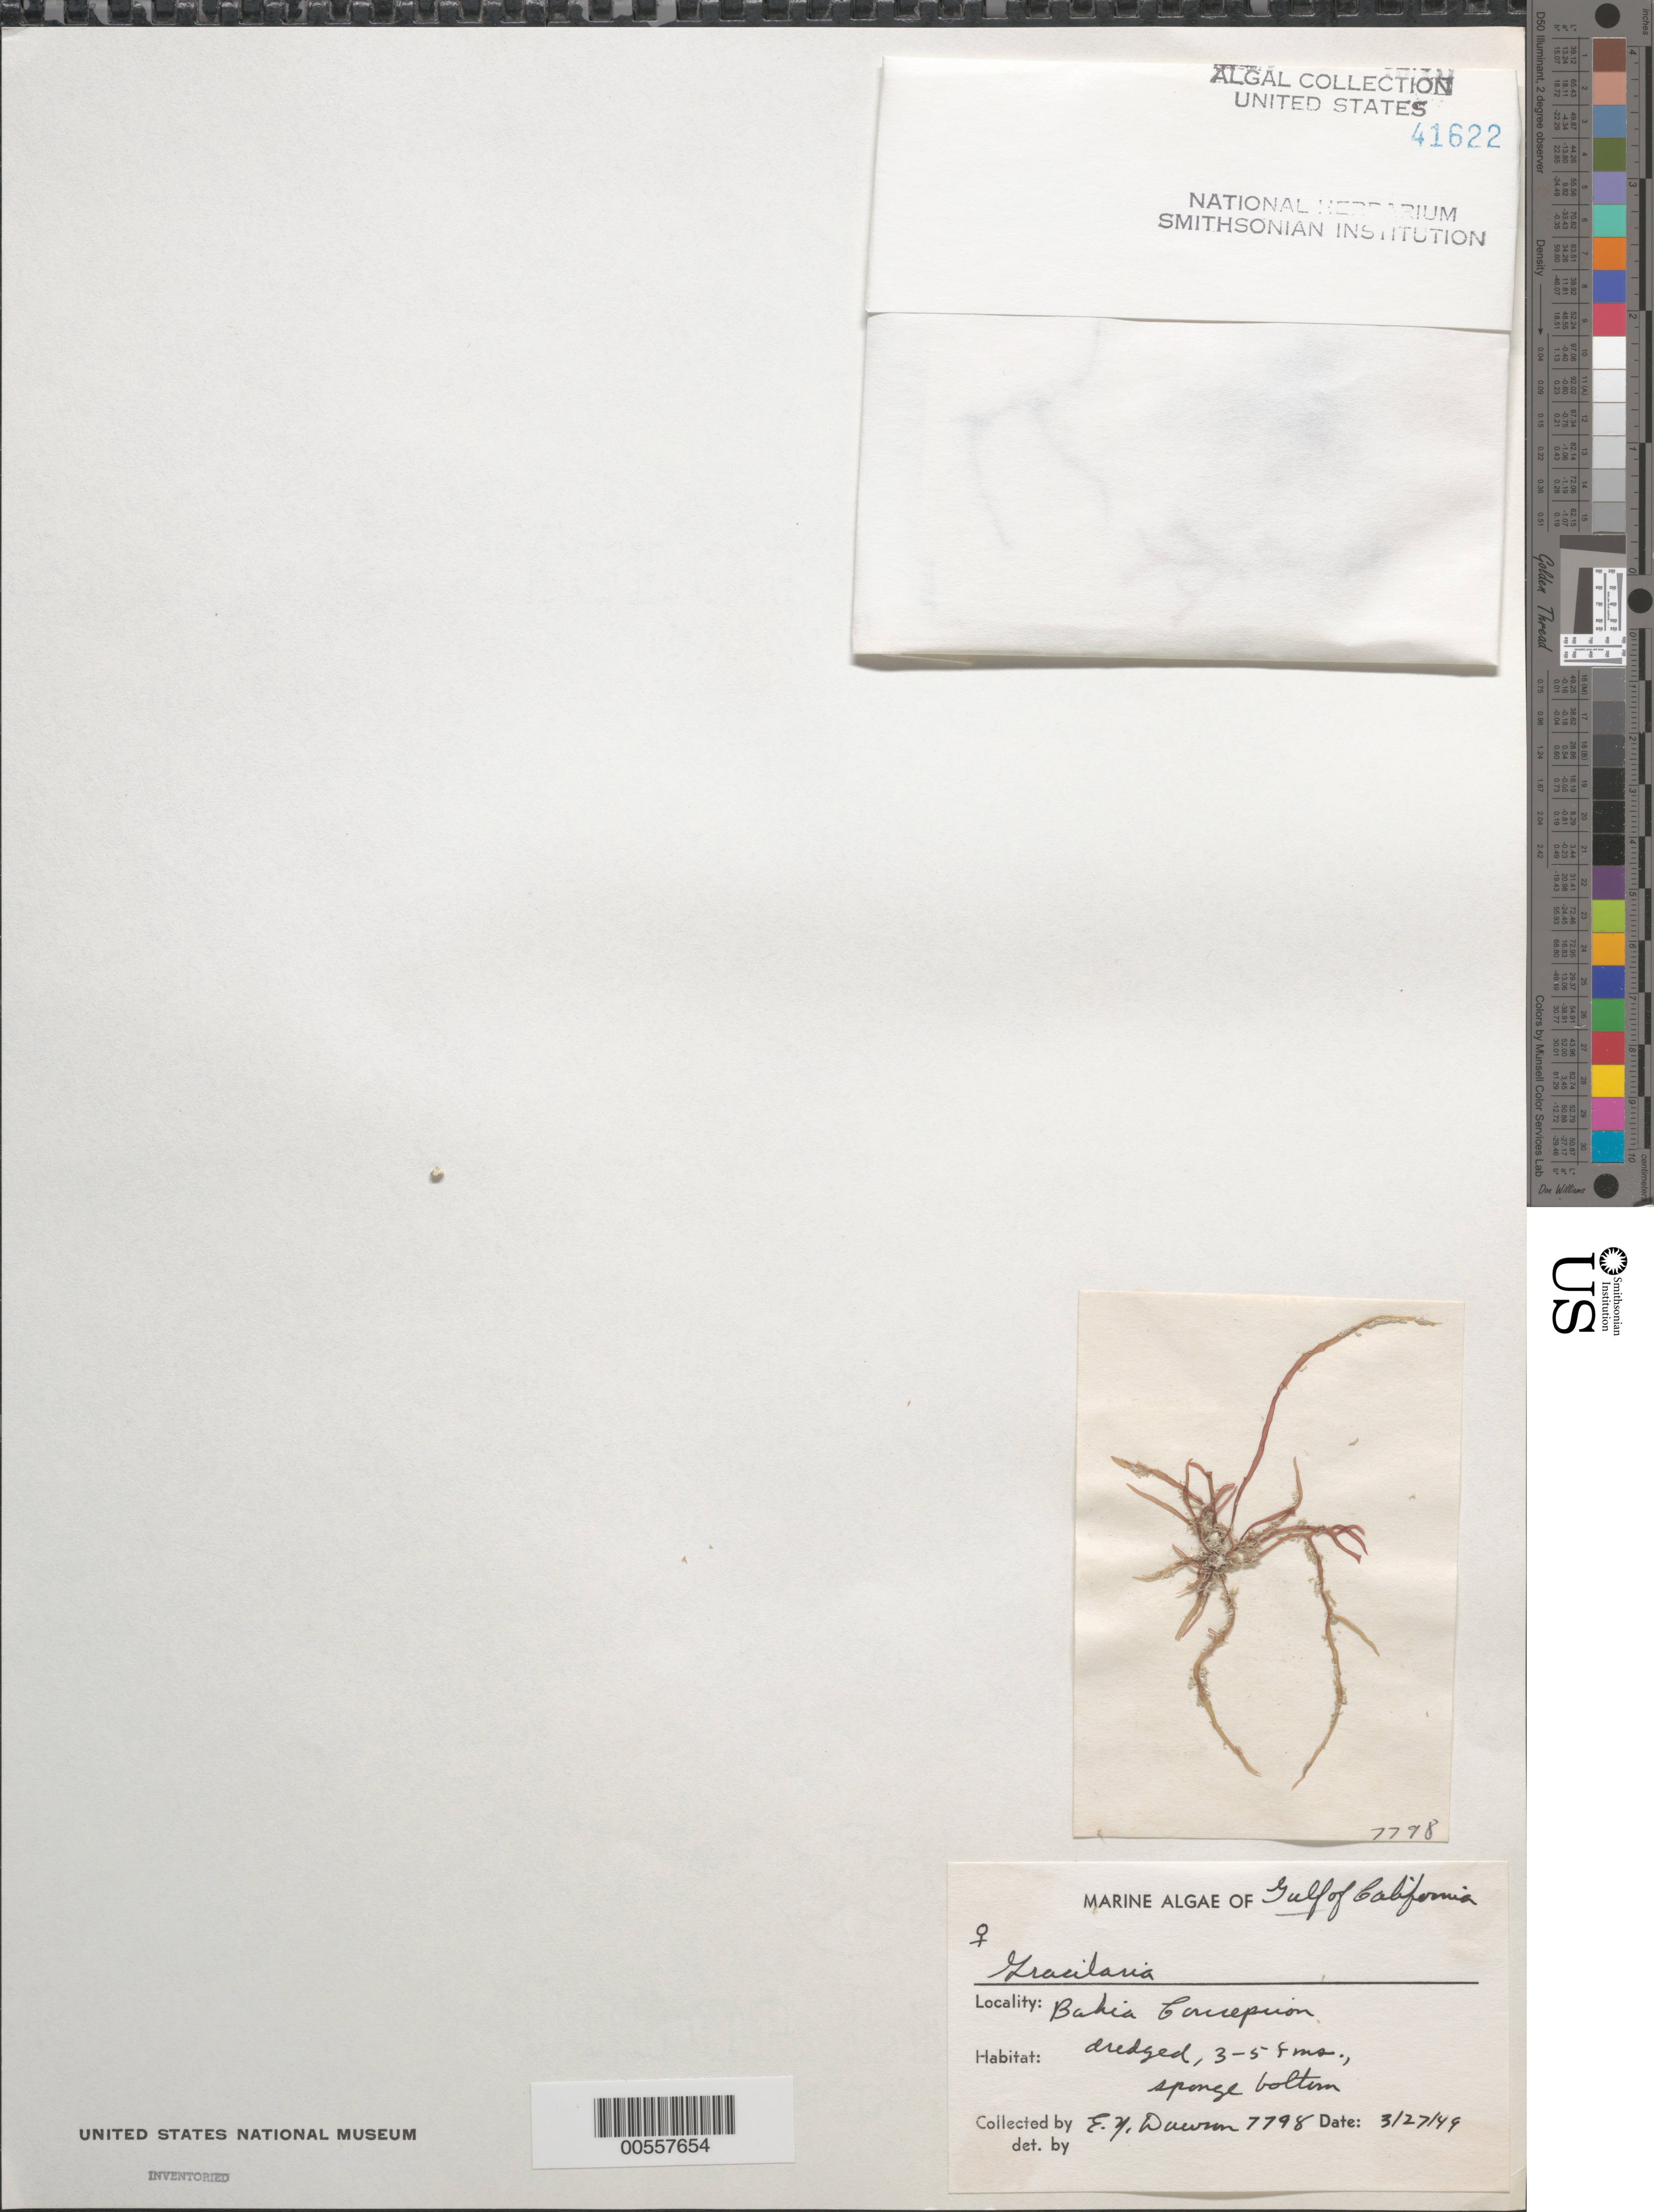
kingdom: Plantae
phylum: Rhodophyta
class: Florideophyceae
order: Gracilariales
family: Gracilariaceae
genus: Gracilaria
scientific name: Gracilaria sp.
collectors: E. Y. Dawson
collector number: EYD 7798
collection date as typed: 27 Mar 1949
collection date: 1949-03-27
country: Mexico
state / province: Baja California Sur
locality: Bahia Concepcion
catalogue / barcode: US 41622